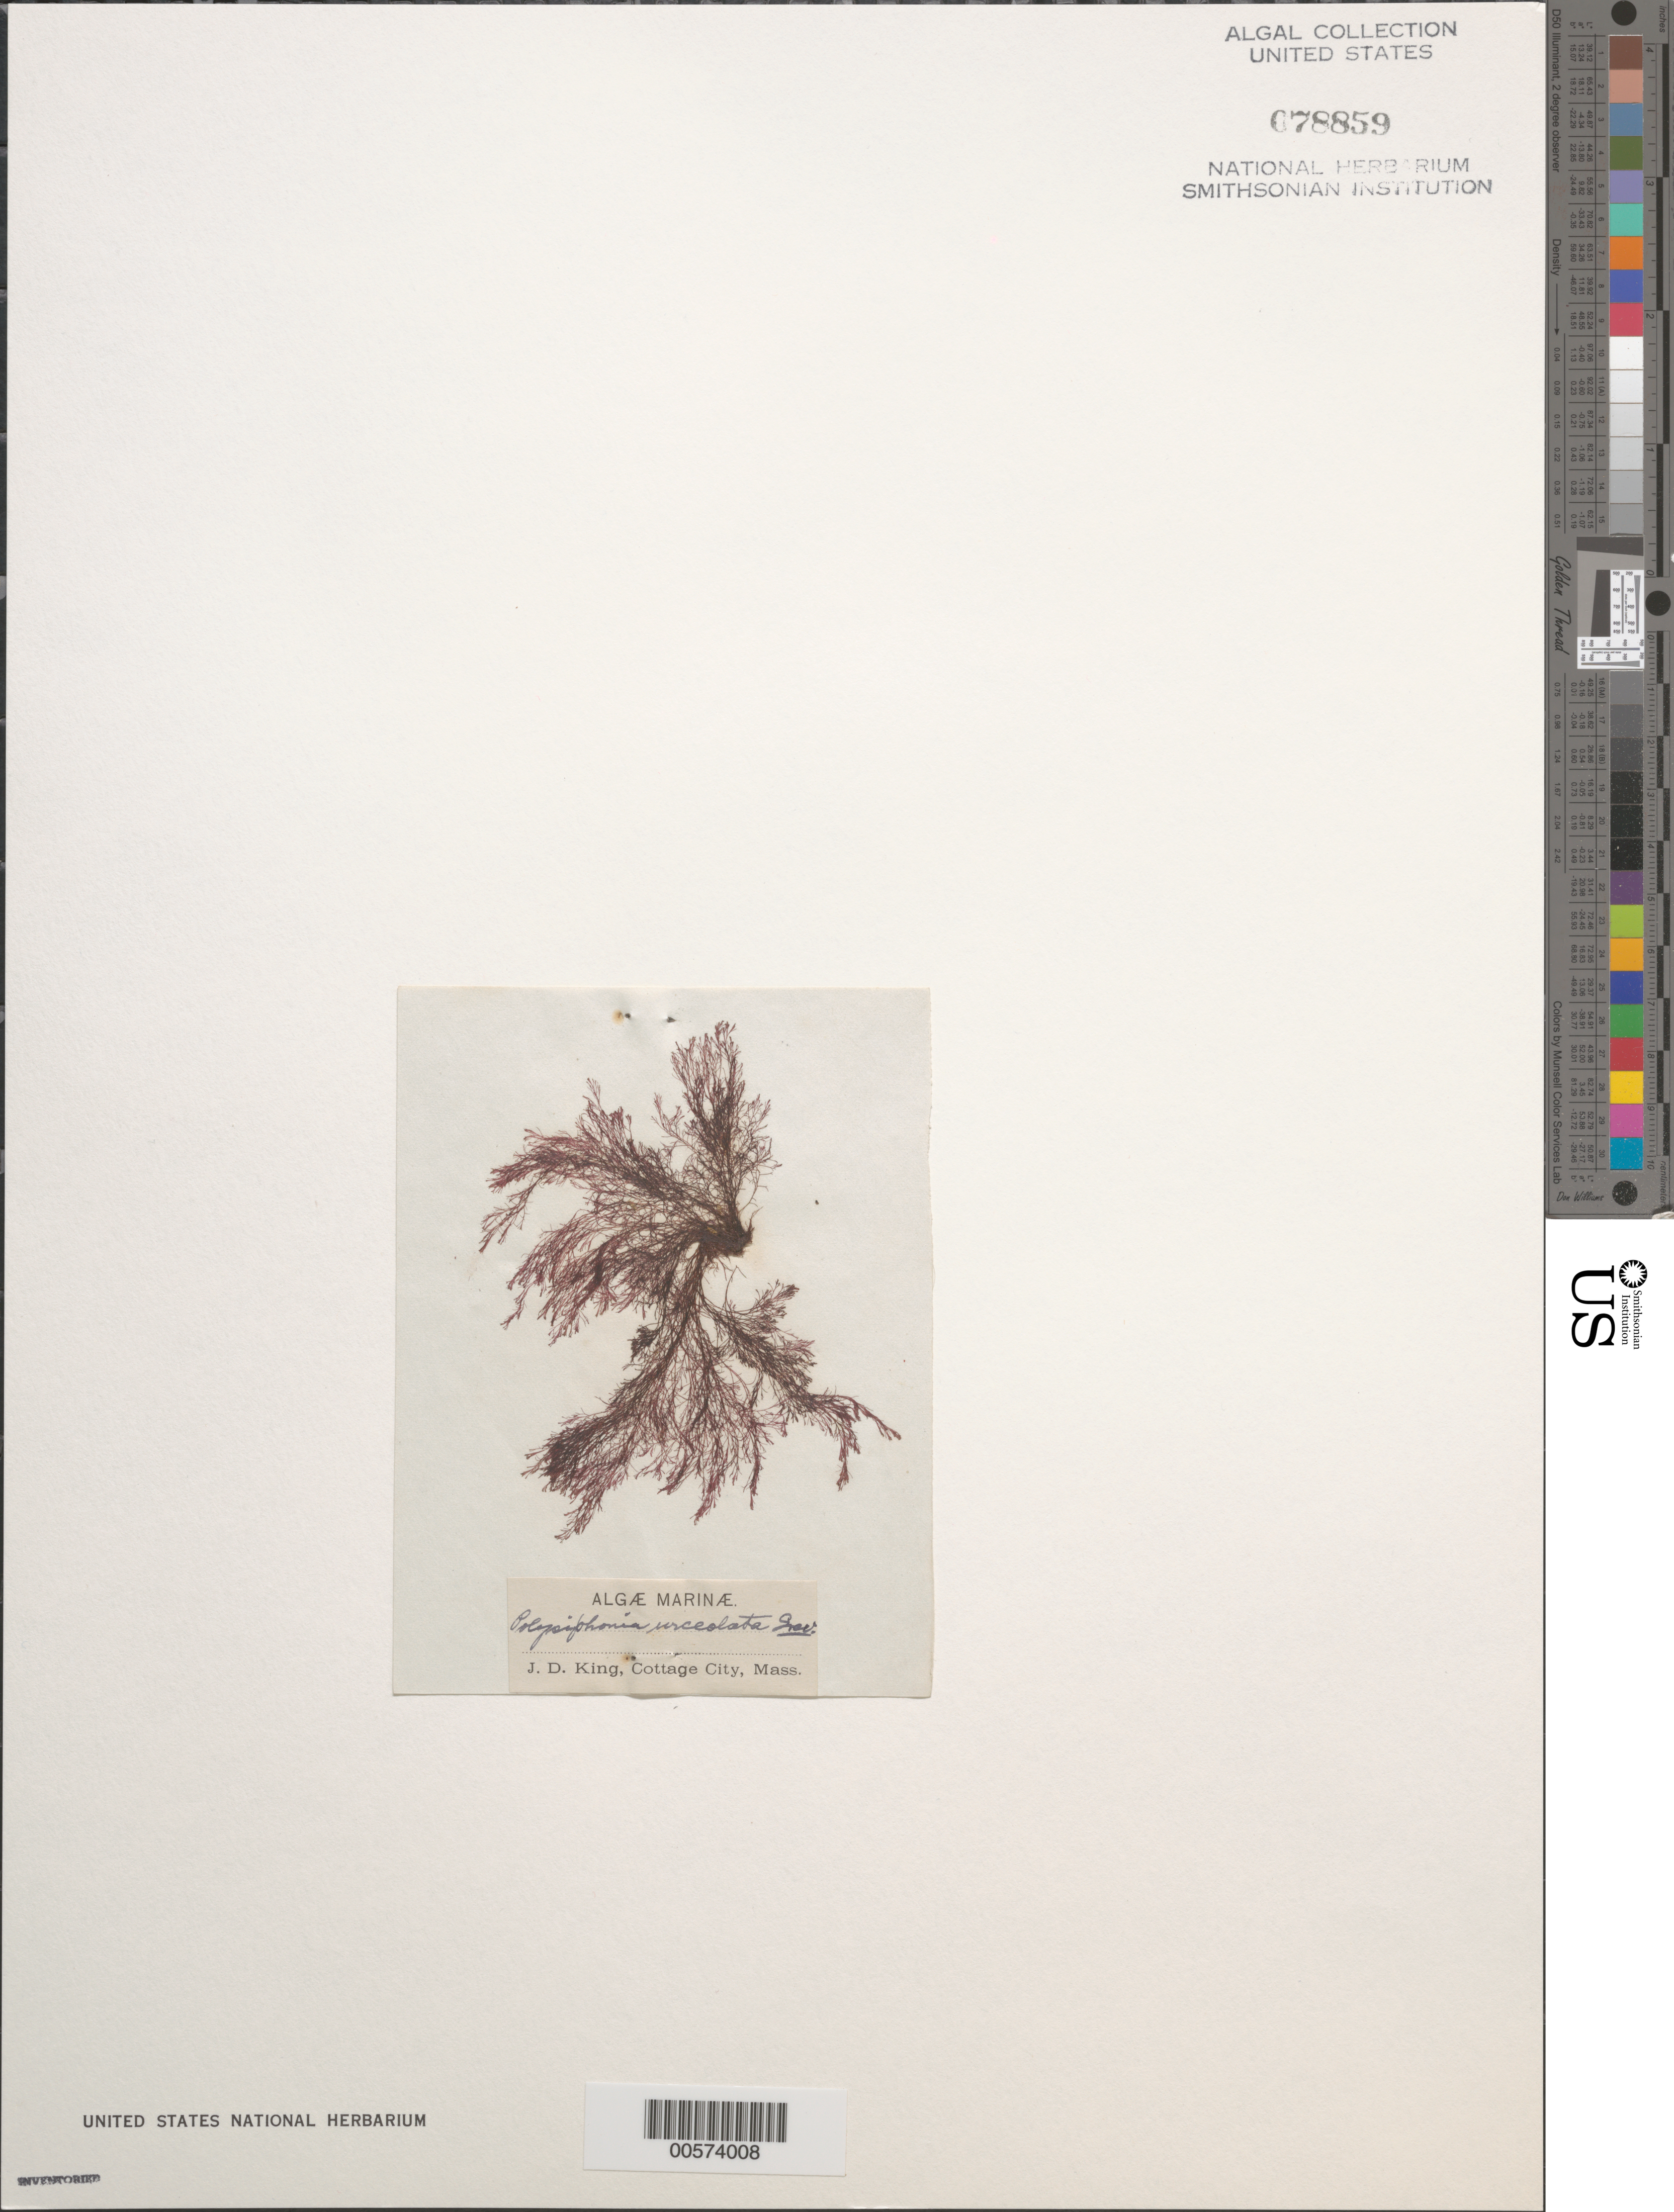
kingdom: Plantae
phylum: Rhodophyta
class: Florideophyceae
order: Ceramiales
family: Rhodomelaceae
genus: Polysiphonia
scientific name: Polysiphonia urceolata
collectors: J. D. King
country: United States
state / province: Massachusetts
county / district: Dukes County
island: Martha's Vineyard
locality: Cottage City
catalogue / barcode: US 78859